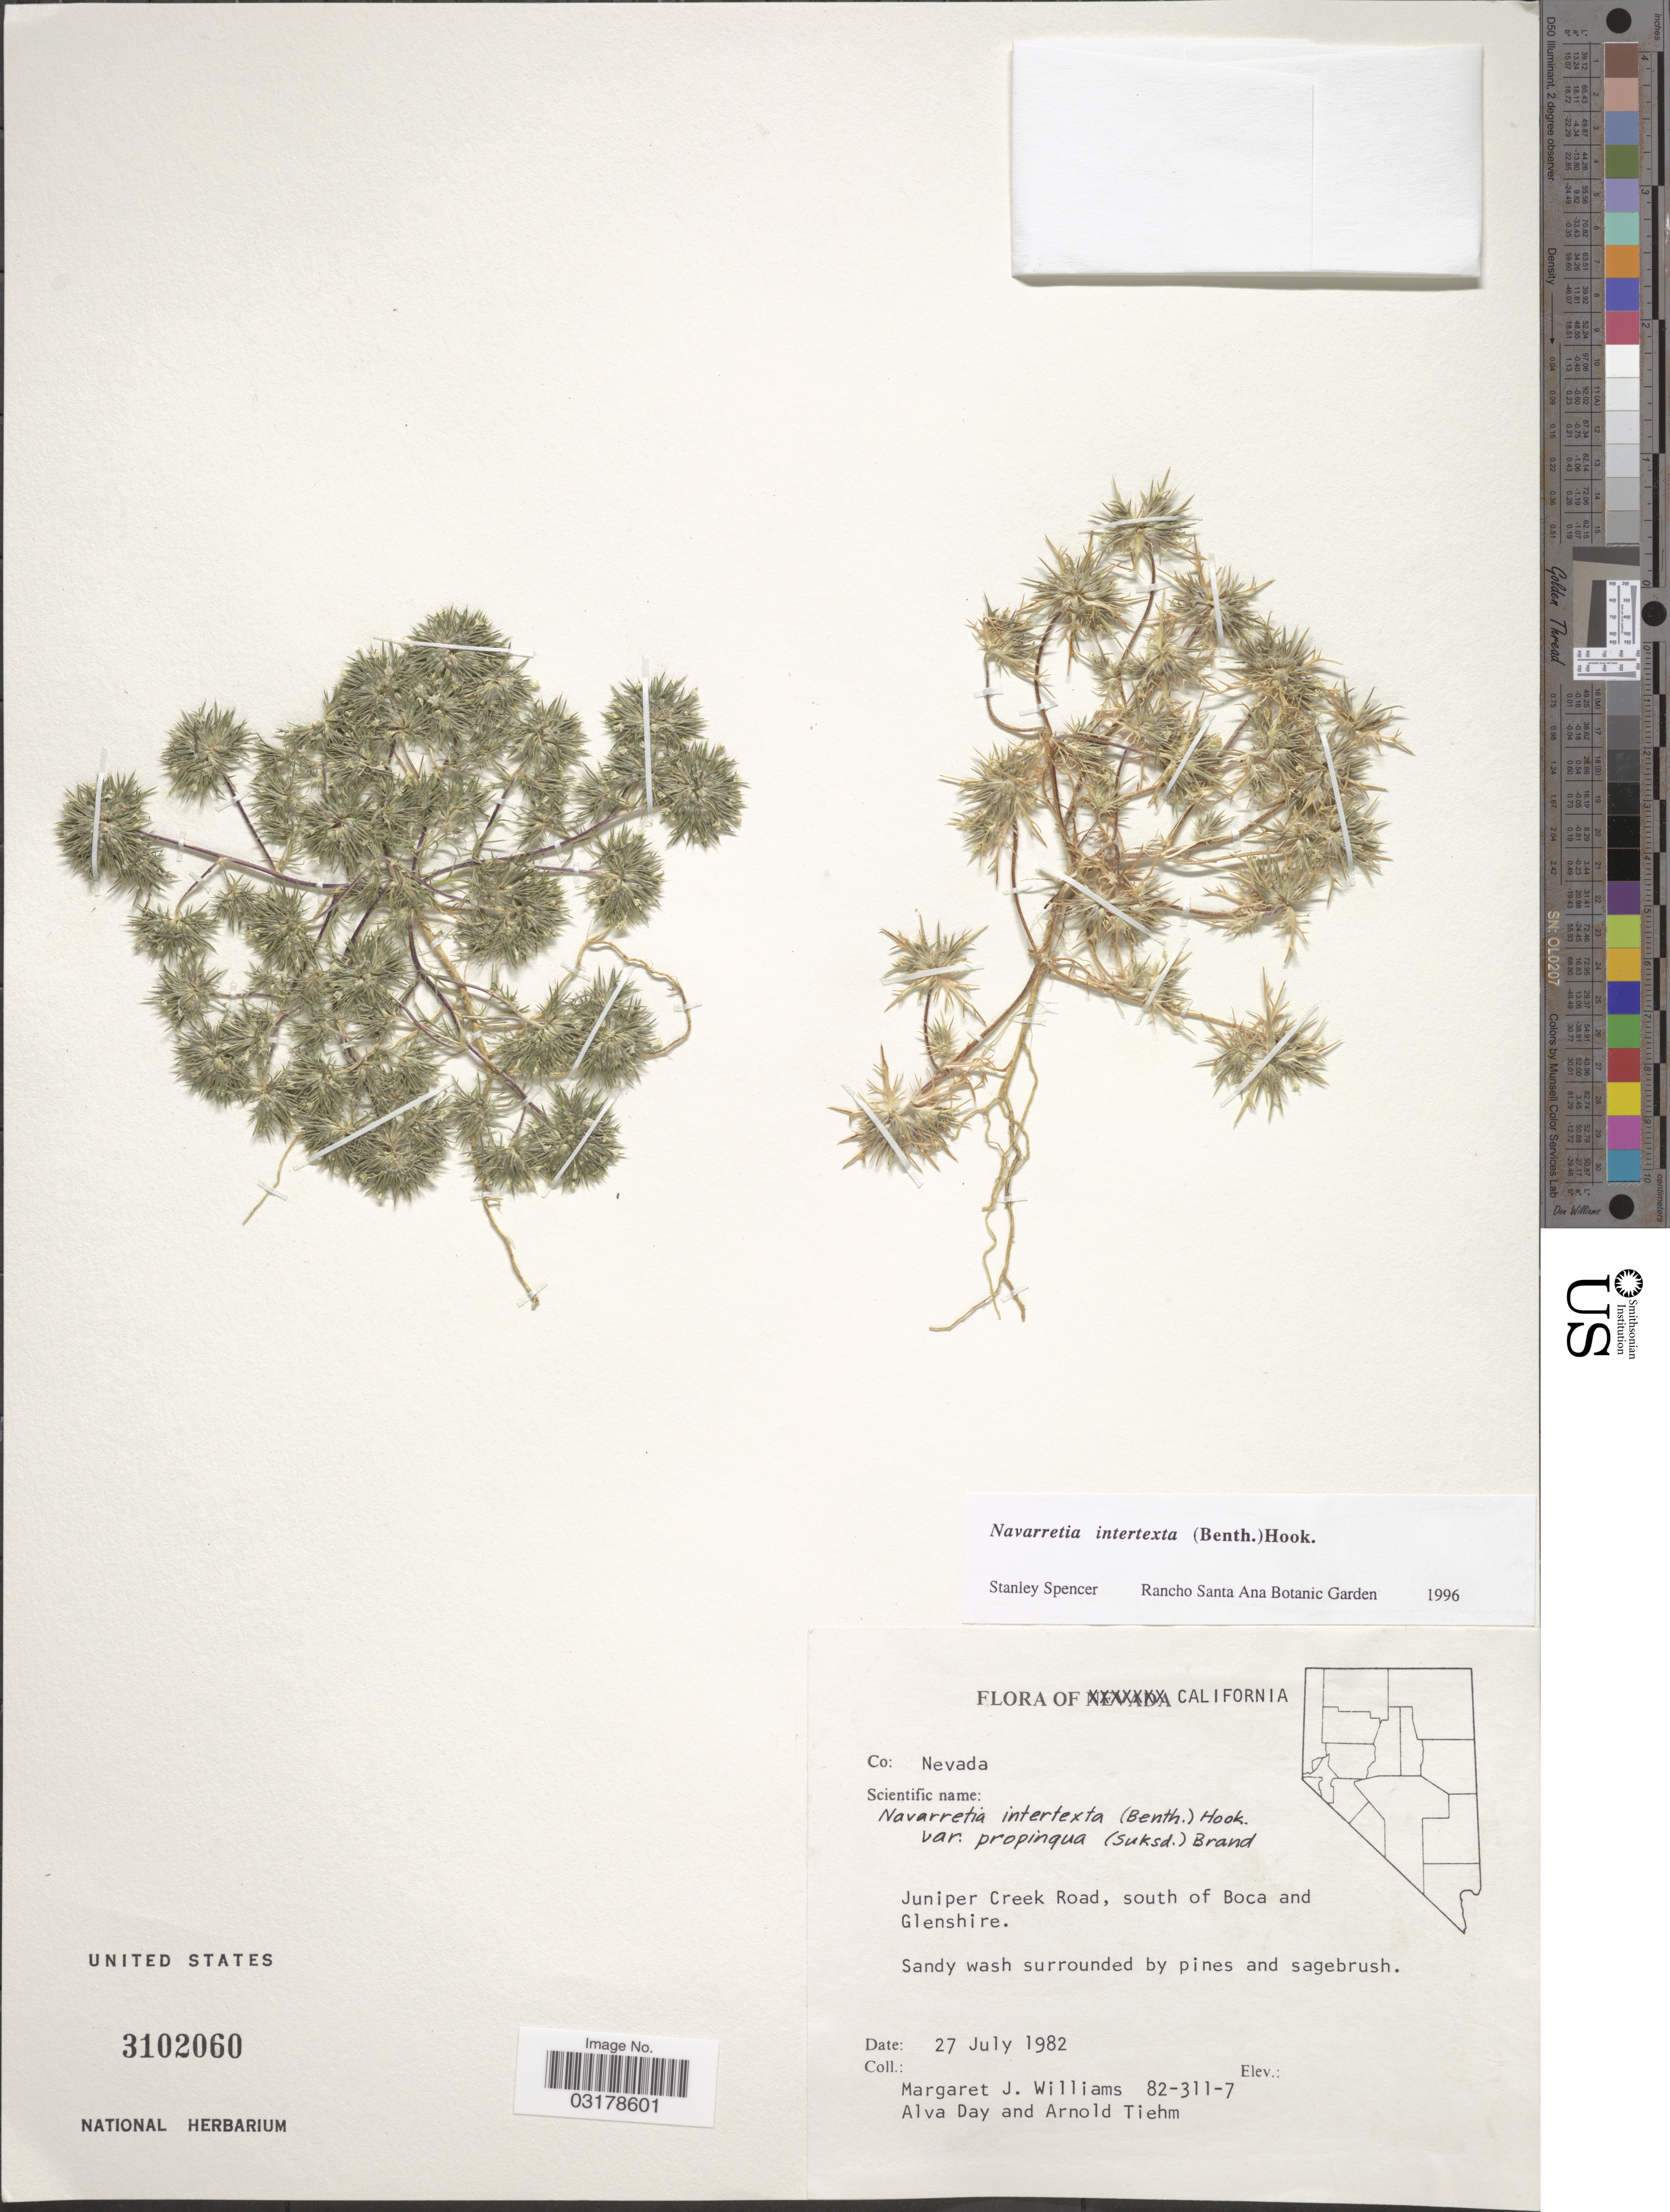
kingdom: Plantae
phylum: Tracheophyta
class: Magnoliopsida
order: Ericales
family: Polemoniaceae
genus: Navarretia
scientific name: Navarretia intertexta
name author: (Benth.) Hook.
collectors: M. J. Williams, A. G. Day & A. Tiehm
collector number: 82-311-7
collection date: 1982-07-27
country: United States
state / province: California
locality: Co: Nevada. Juniper Creek Road, south of Boca and Glenshire.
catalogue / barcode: US 3102060